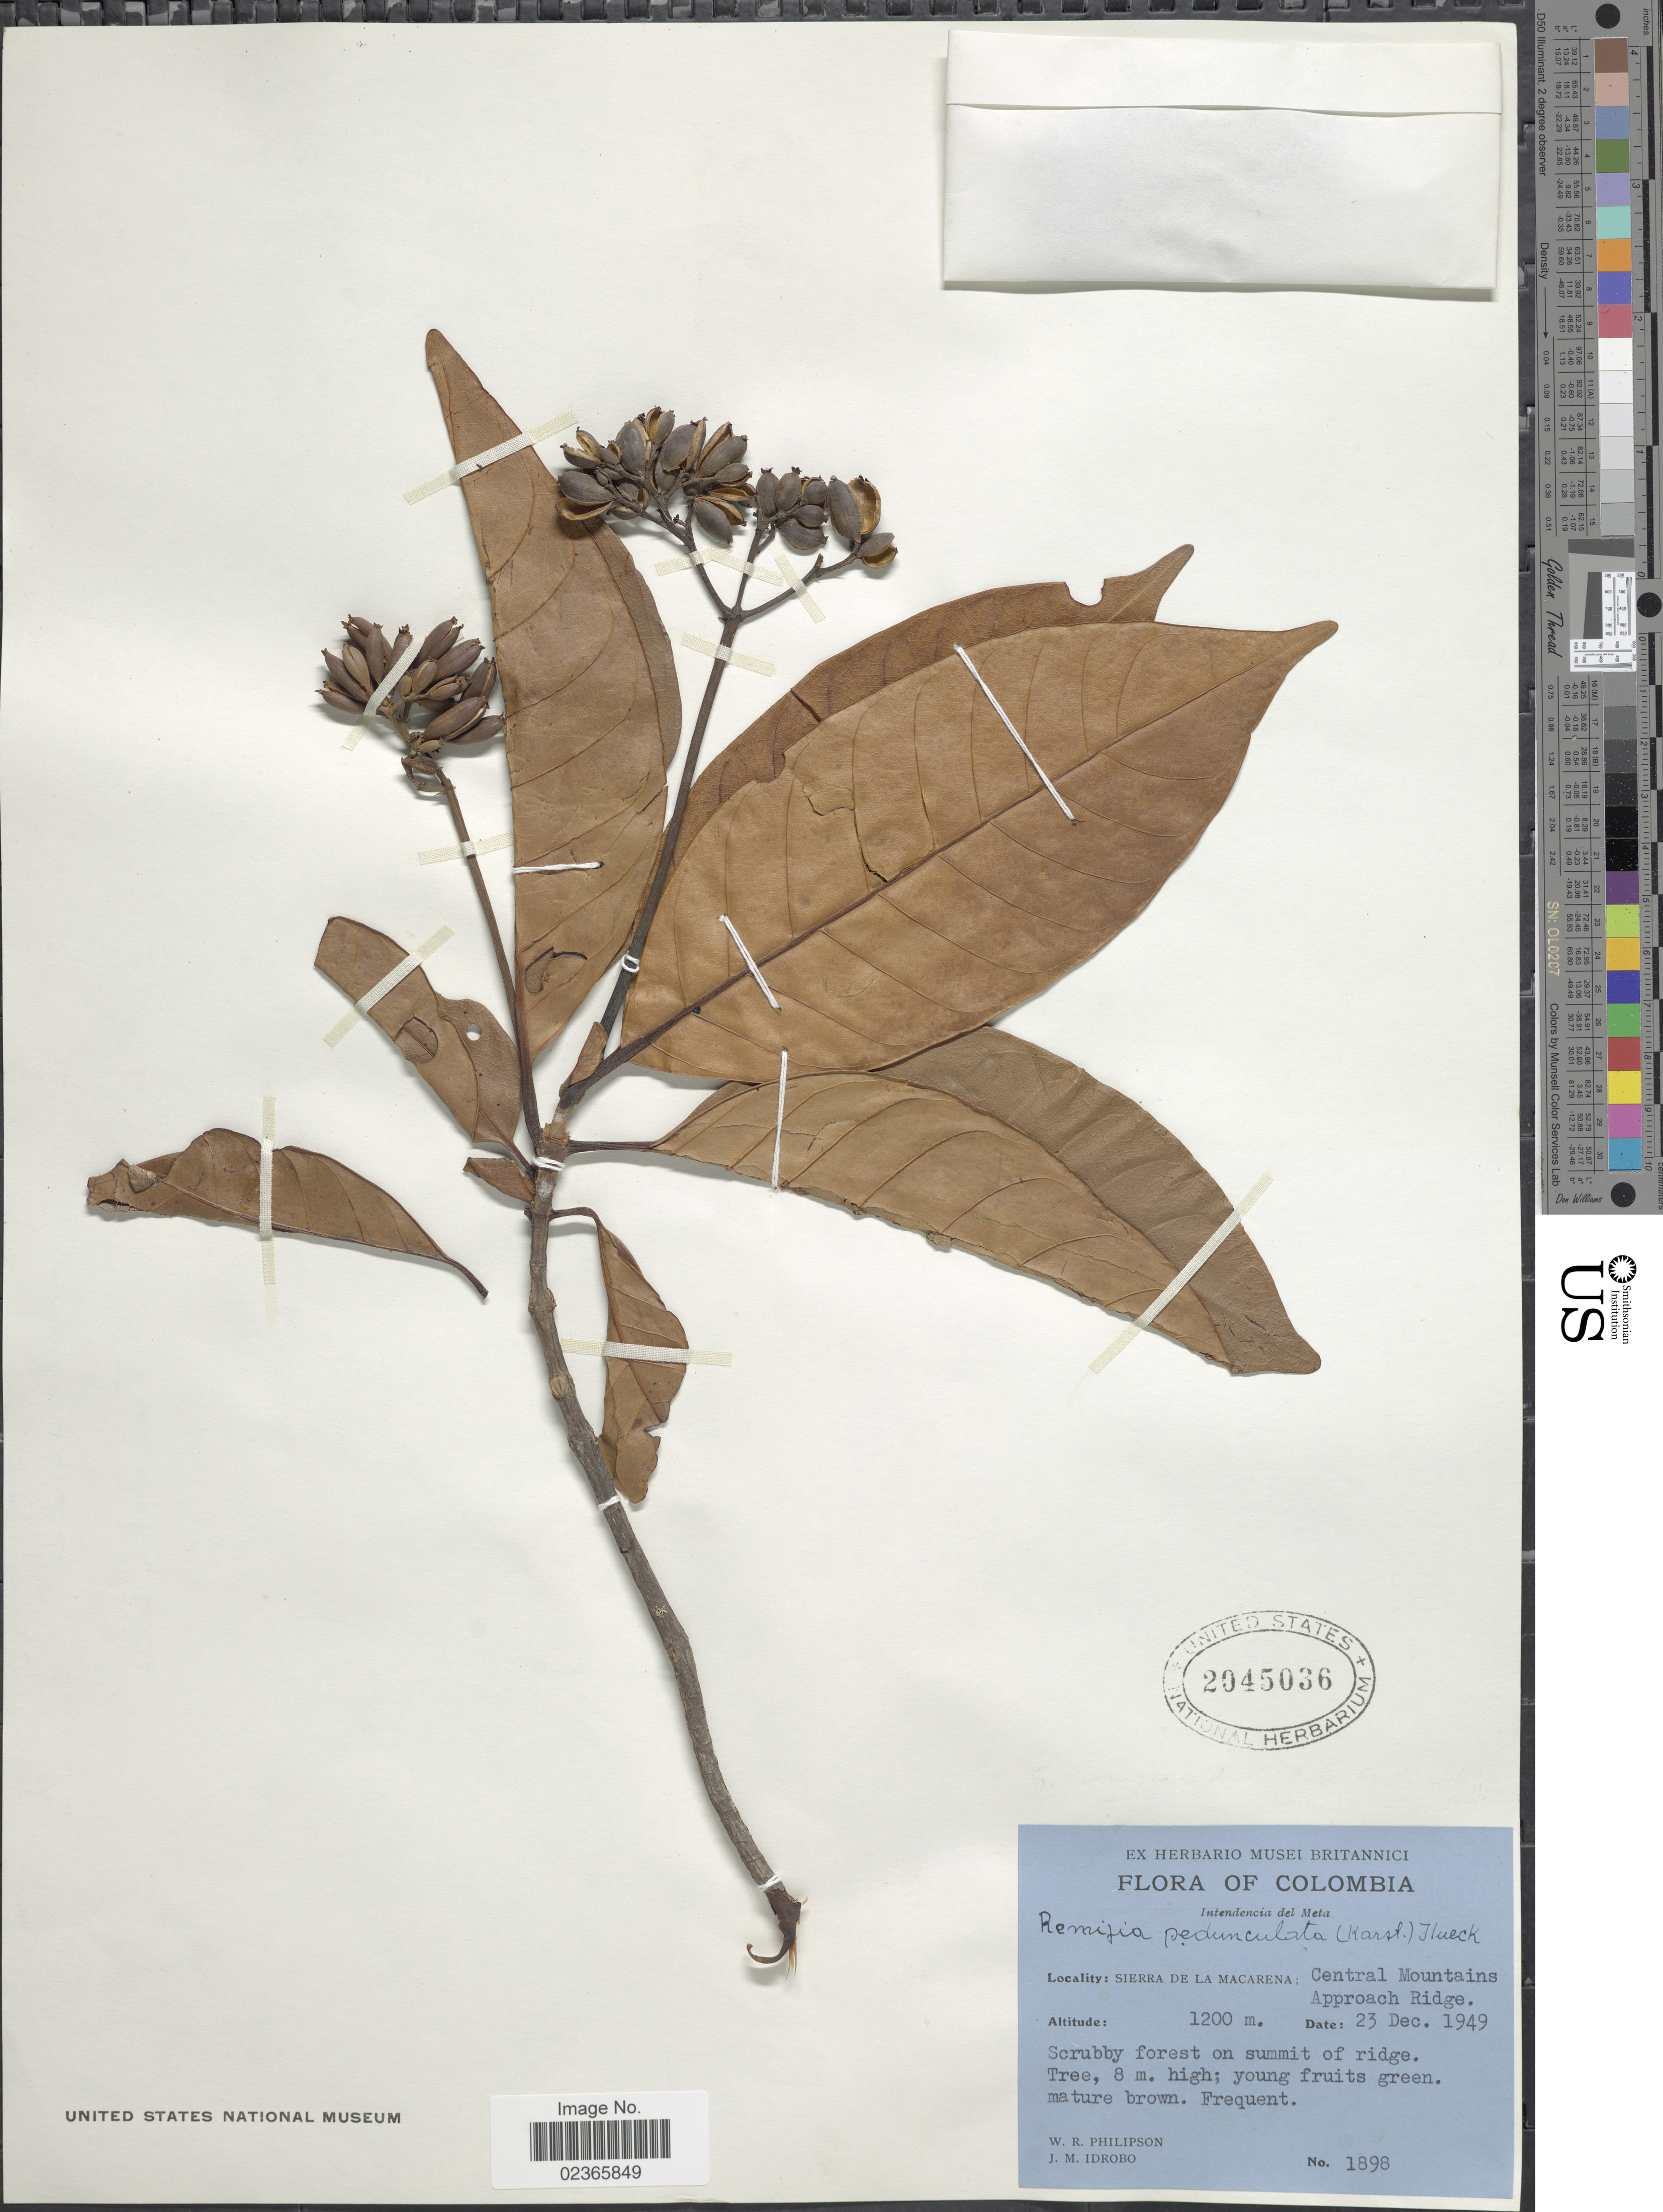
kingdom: Plantae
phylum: Tracheophyta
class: Magnoliopsida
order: Gentianales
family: Rubiaceae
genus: Remijia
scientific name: Remijia pedunculata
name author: (H. Karst.) Fluck.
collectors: W. R. Philipson & J. M. Idrobo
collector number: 1898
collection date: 1949-12-23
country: Colombia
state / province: Meta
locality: Sierra de La Macarena: Central Mountains Approach Ridge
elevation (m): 1200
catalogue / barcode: US 2045036